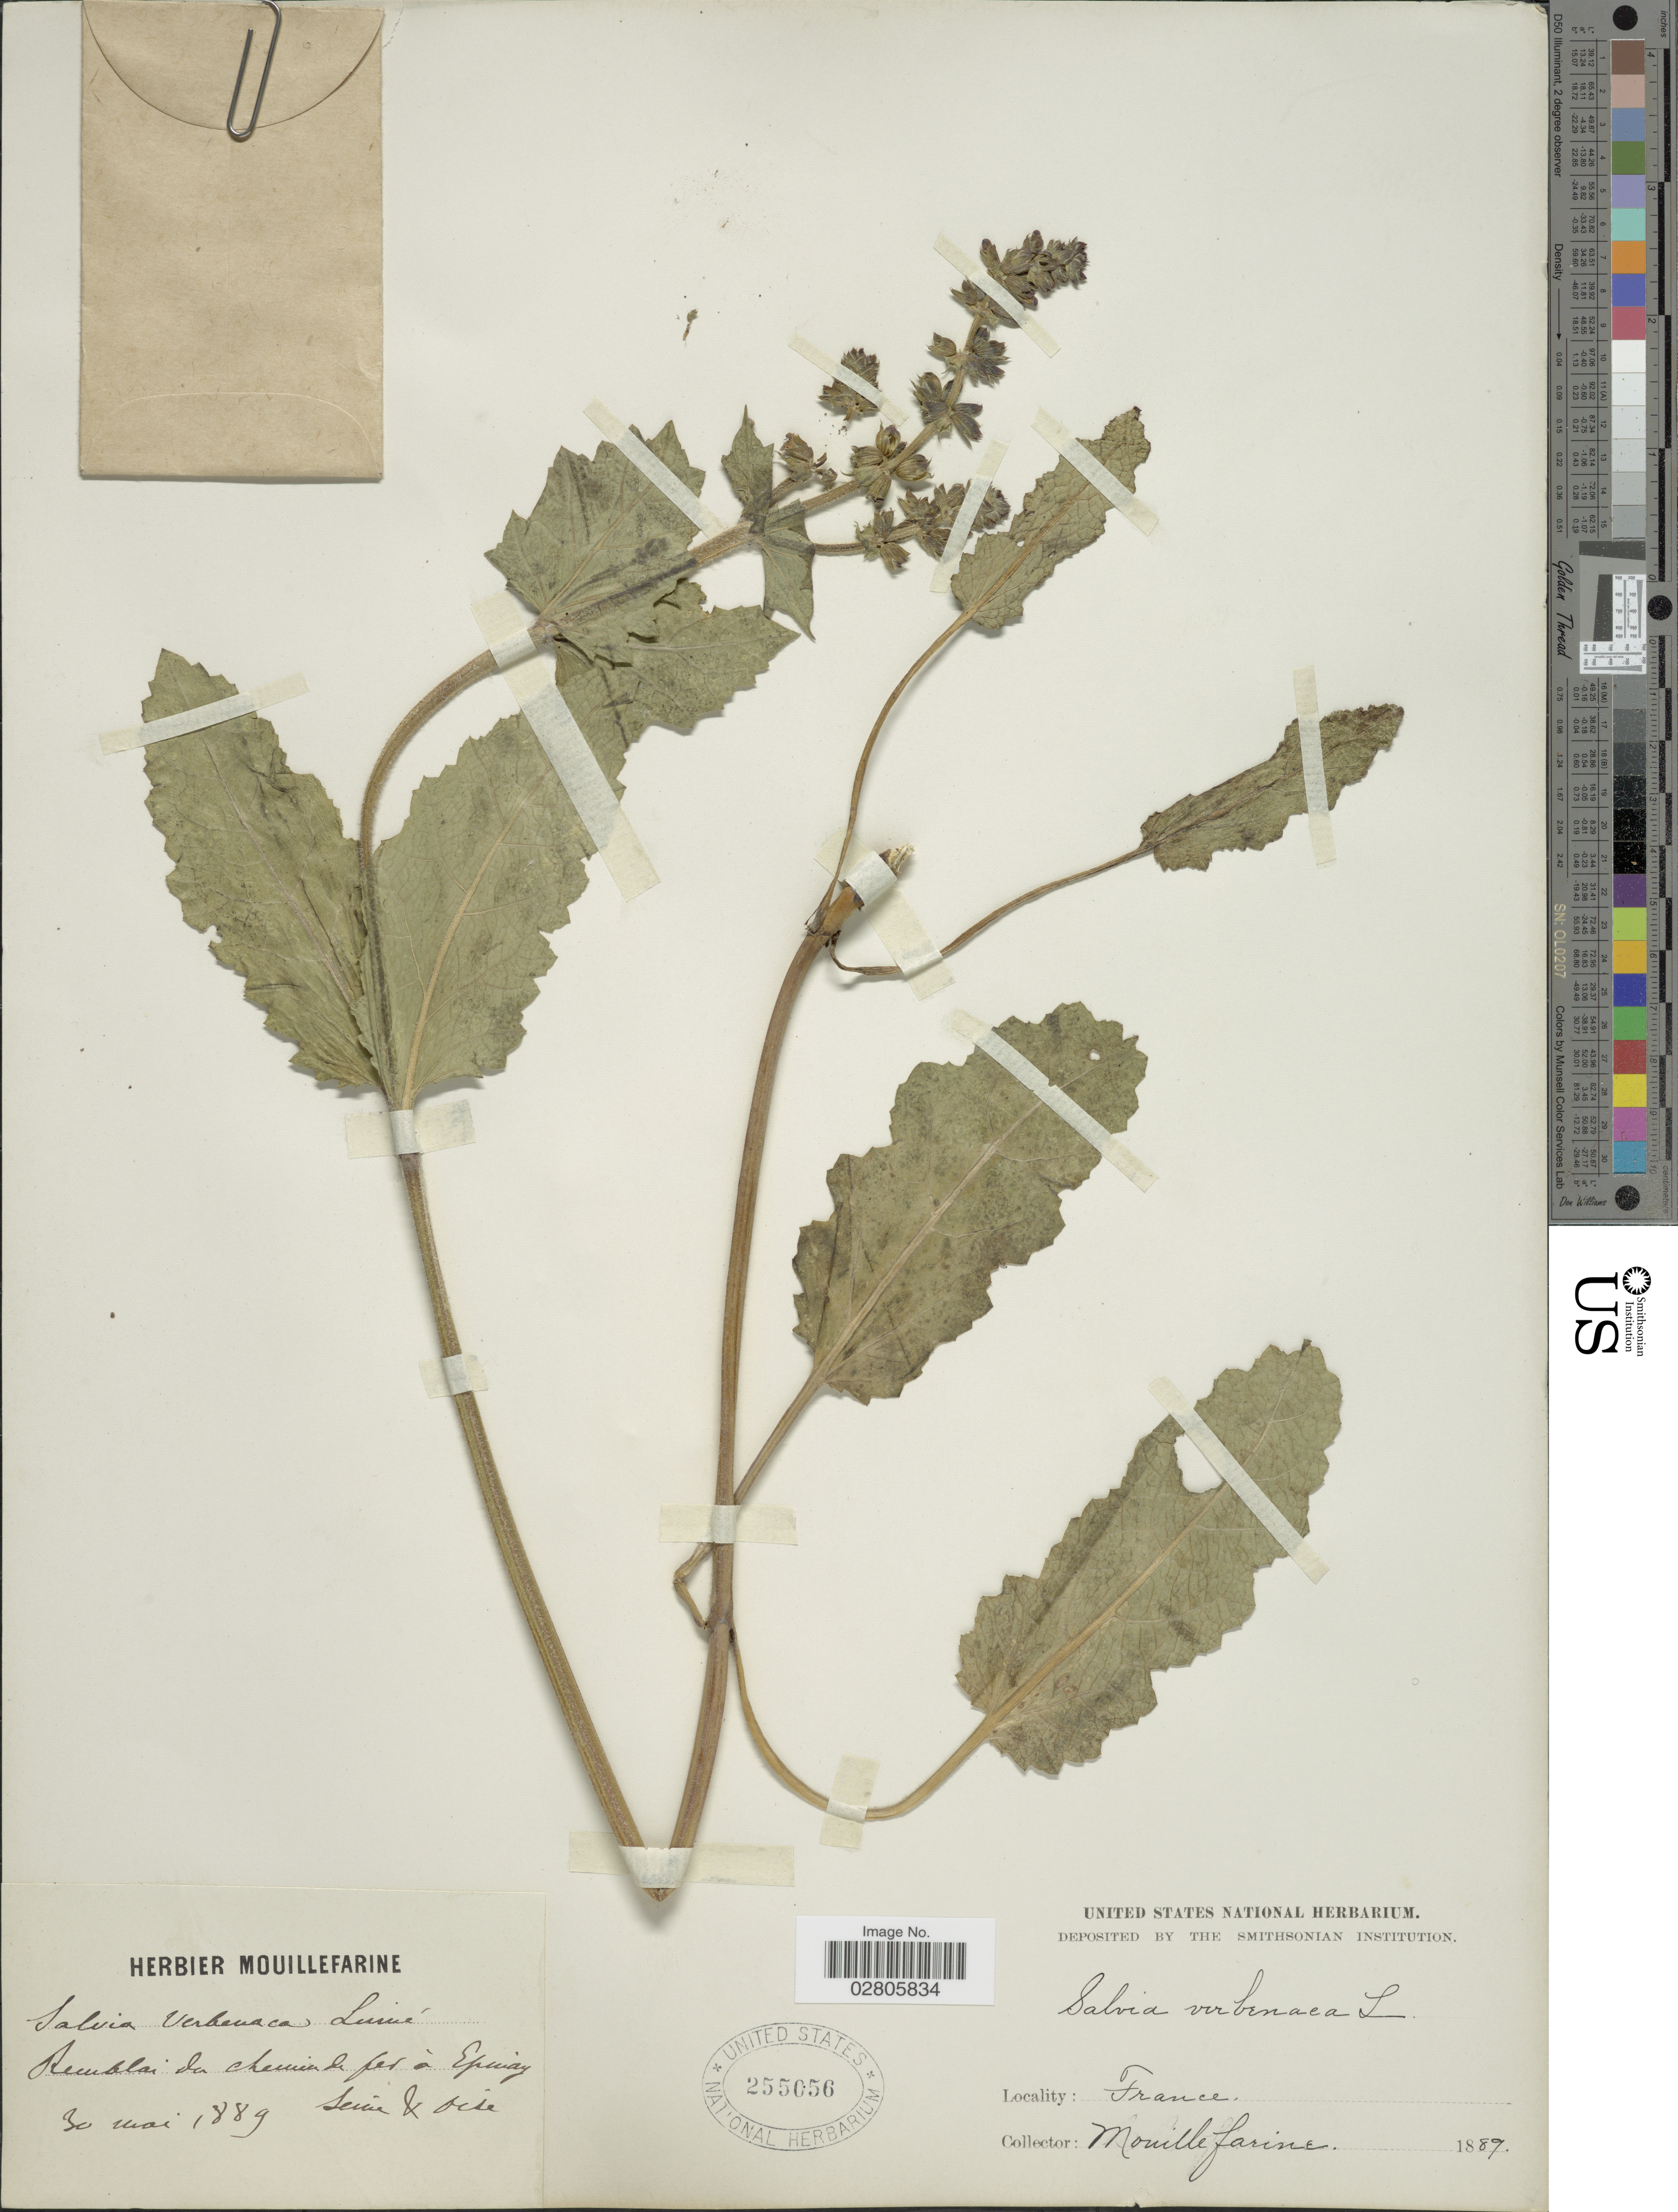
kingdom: Plantae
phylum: Tracheophyta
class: Magnoliopsida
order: Lamiales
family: Lamiaceae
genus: Salvia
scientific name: Salvia verbenacea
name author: L.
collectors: A. Mouillefarine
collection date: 1889-05-30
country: France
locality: Remblai de chemin de fer à Epway Seine & Oise.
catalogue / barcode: US 255056